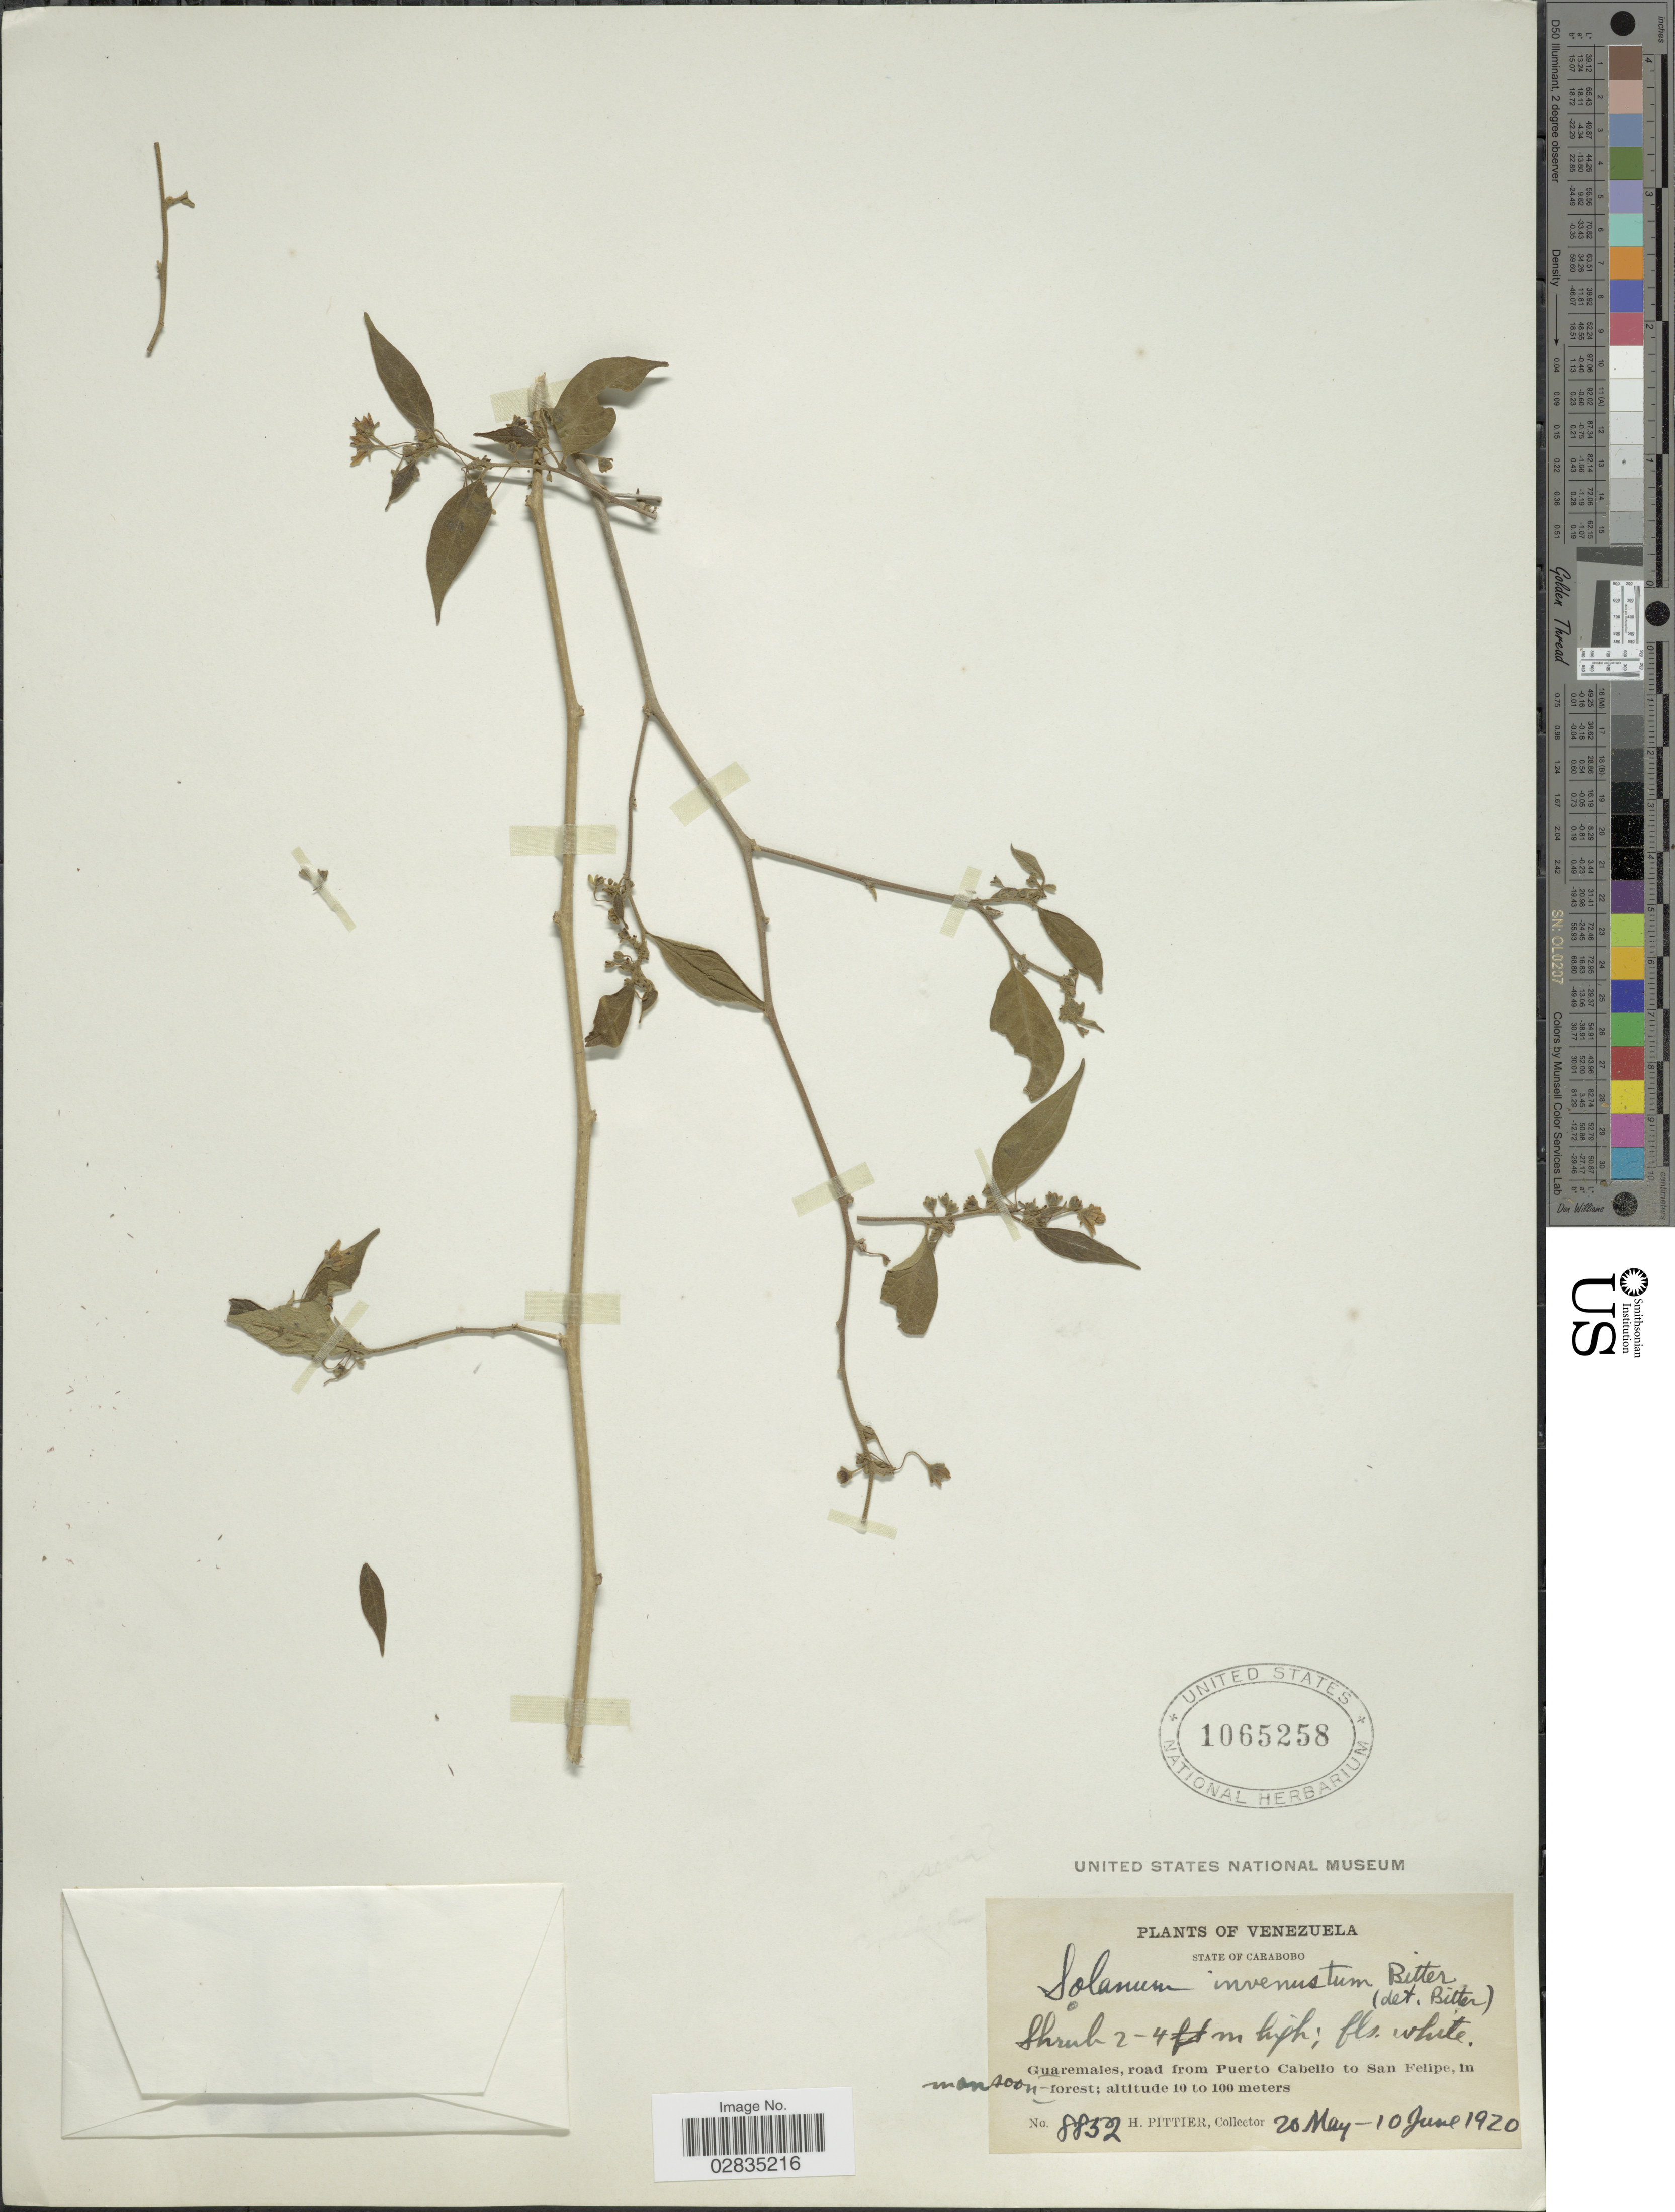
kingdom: Plantae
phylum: Tracheophyta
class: Magnoliopsida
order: Solanales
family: Solanaceae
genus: Solanum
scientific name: Solanum extensum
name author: Bitter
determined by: Knapp, S. D.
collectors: H. F. Pittier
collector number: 8852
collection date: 1920-05-20/1920-06-10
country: Venezuela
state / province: Carabobo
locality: Guaremales, road from Puerto Cabello to San Felipe.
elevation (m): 10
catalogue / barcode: US 1065258